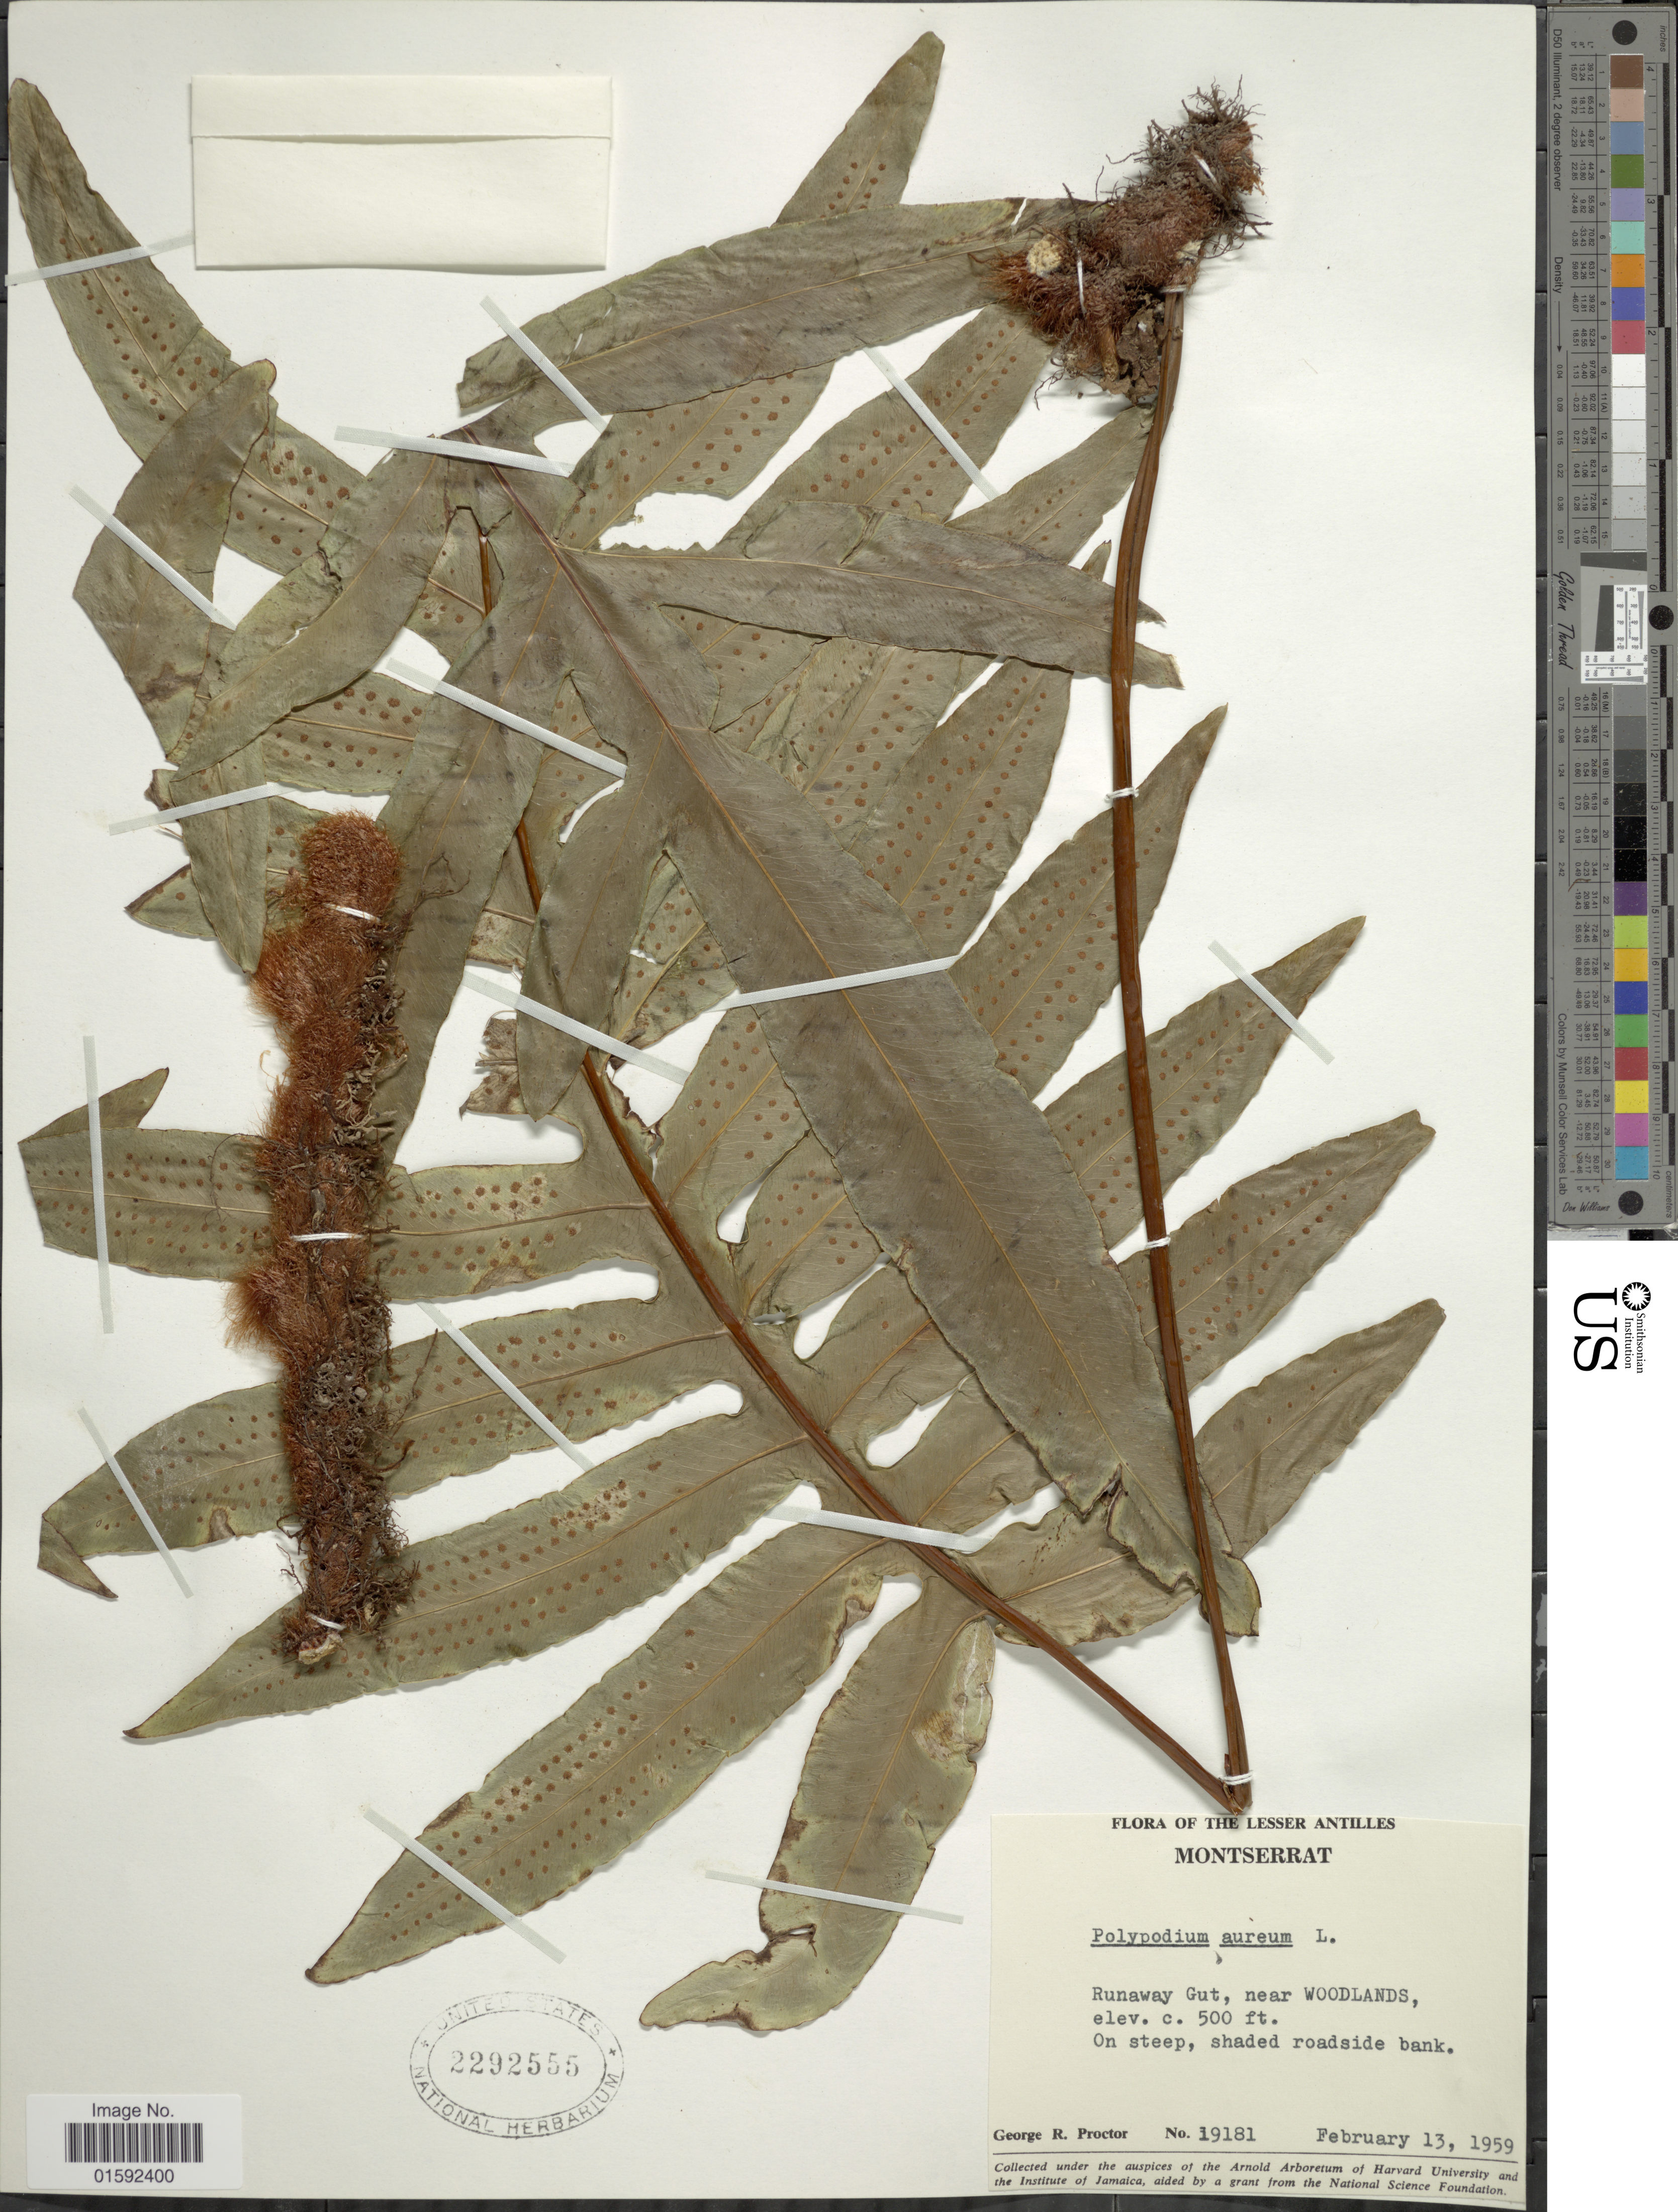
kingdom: Plantae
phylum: Tracheophyta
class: Polypodiopsida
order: Polypodiales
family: Polypodiaceae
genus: Phlebodium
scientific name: Phlebodium aureum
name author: (L.) J. Sm.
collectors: G. R. Proctor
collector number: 19181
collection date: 1959-02-13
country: Montserrat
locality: The Lesser Antilles, Montserrat, Runaway Gut, near Woodlands.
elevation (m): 152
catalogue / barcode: US 2292555